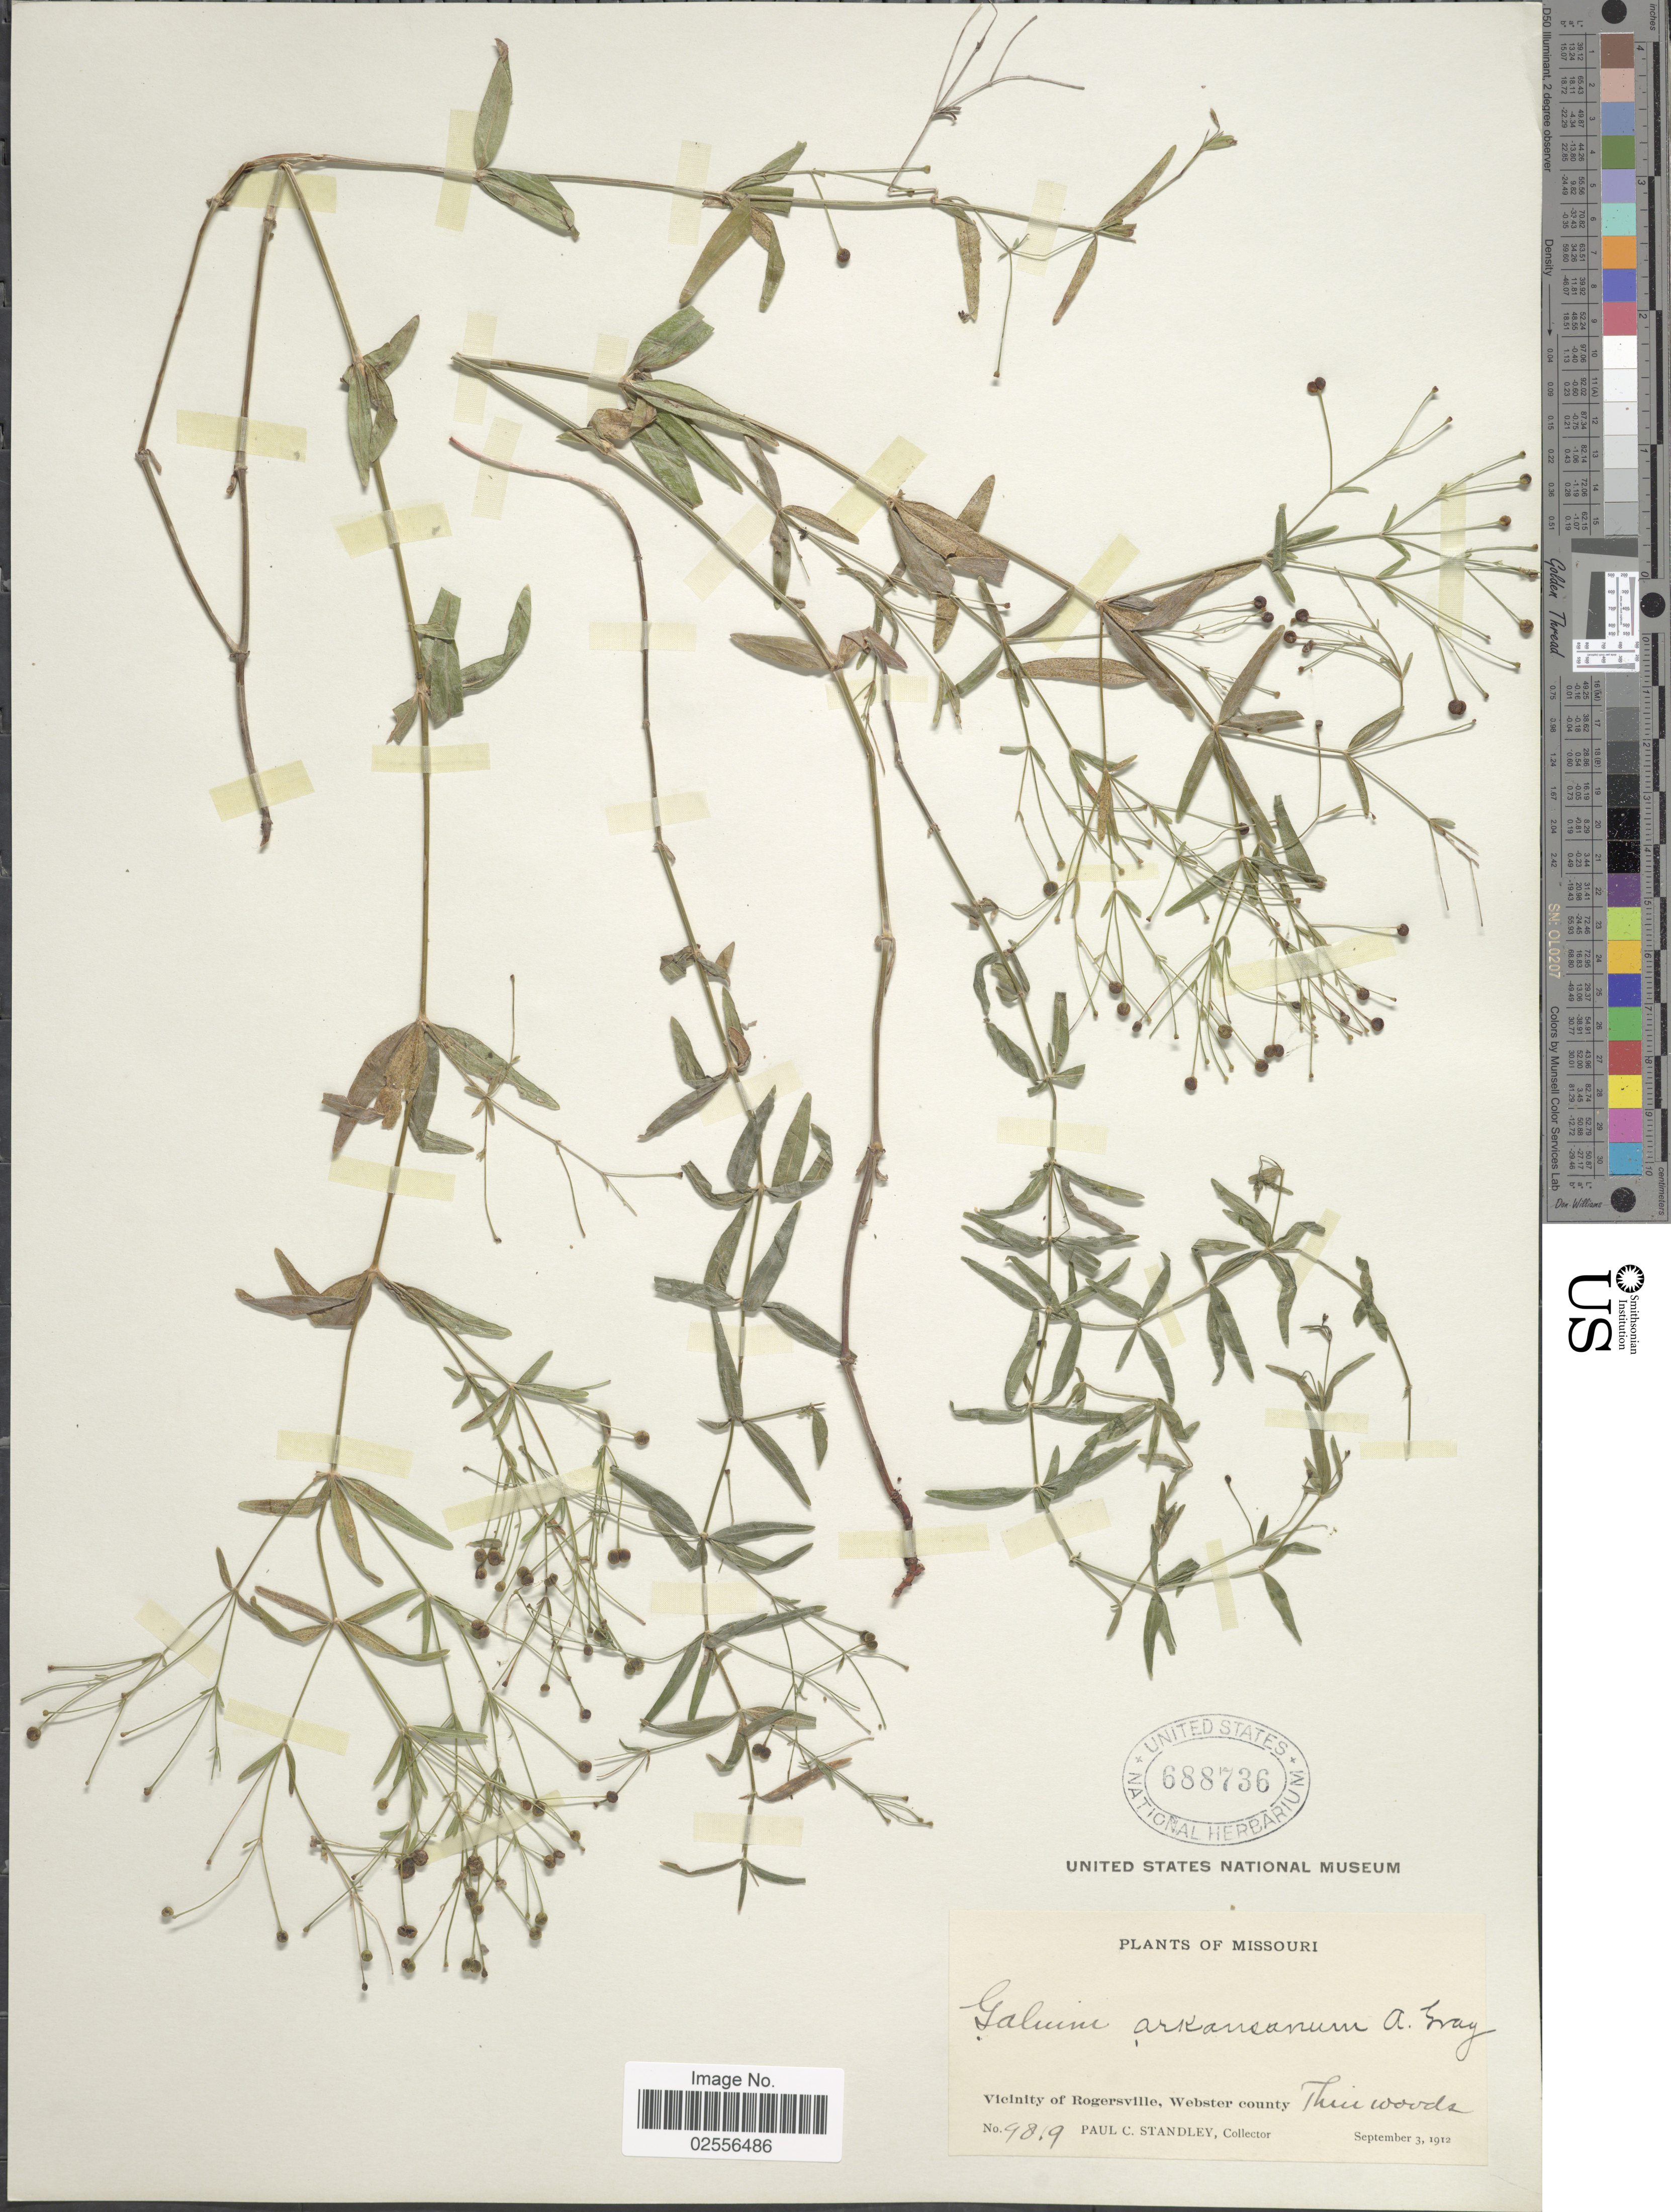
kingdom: Plantae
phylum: Tracheophyta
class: Magnoliopsida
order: Gentianales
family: Rubiaceae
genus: Galium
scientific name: Galium arkansanum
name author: A. Gray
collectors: P. C. Standley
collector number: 9819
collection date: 1912-09-03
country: United States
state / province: Missouri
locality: Vicinity of Rogersville, Webster county, Thin woods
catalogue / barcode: US 688736